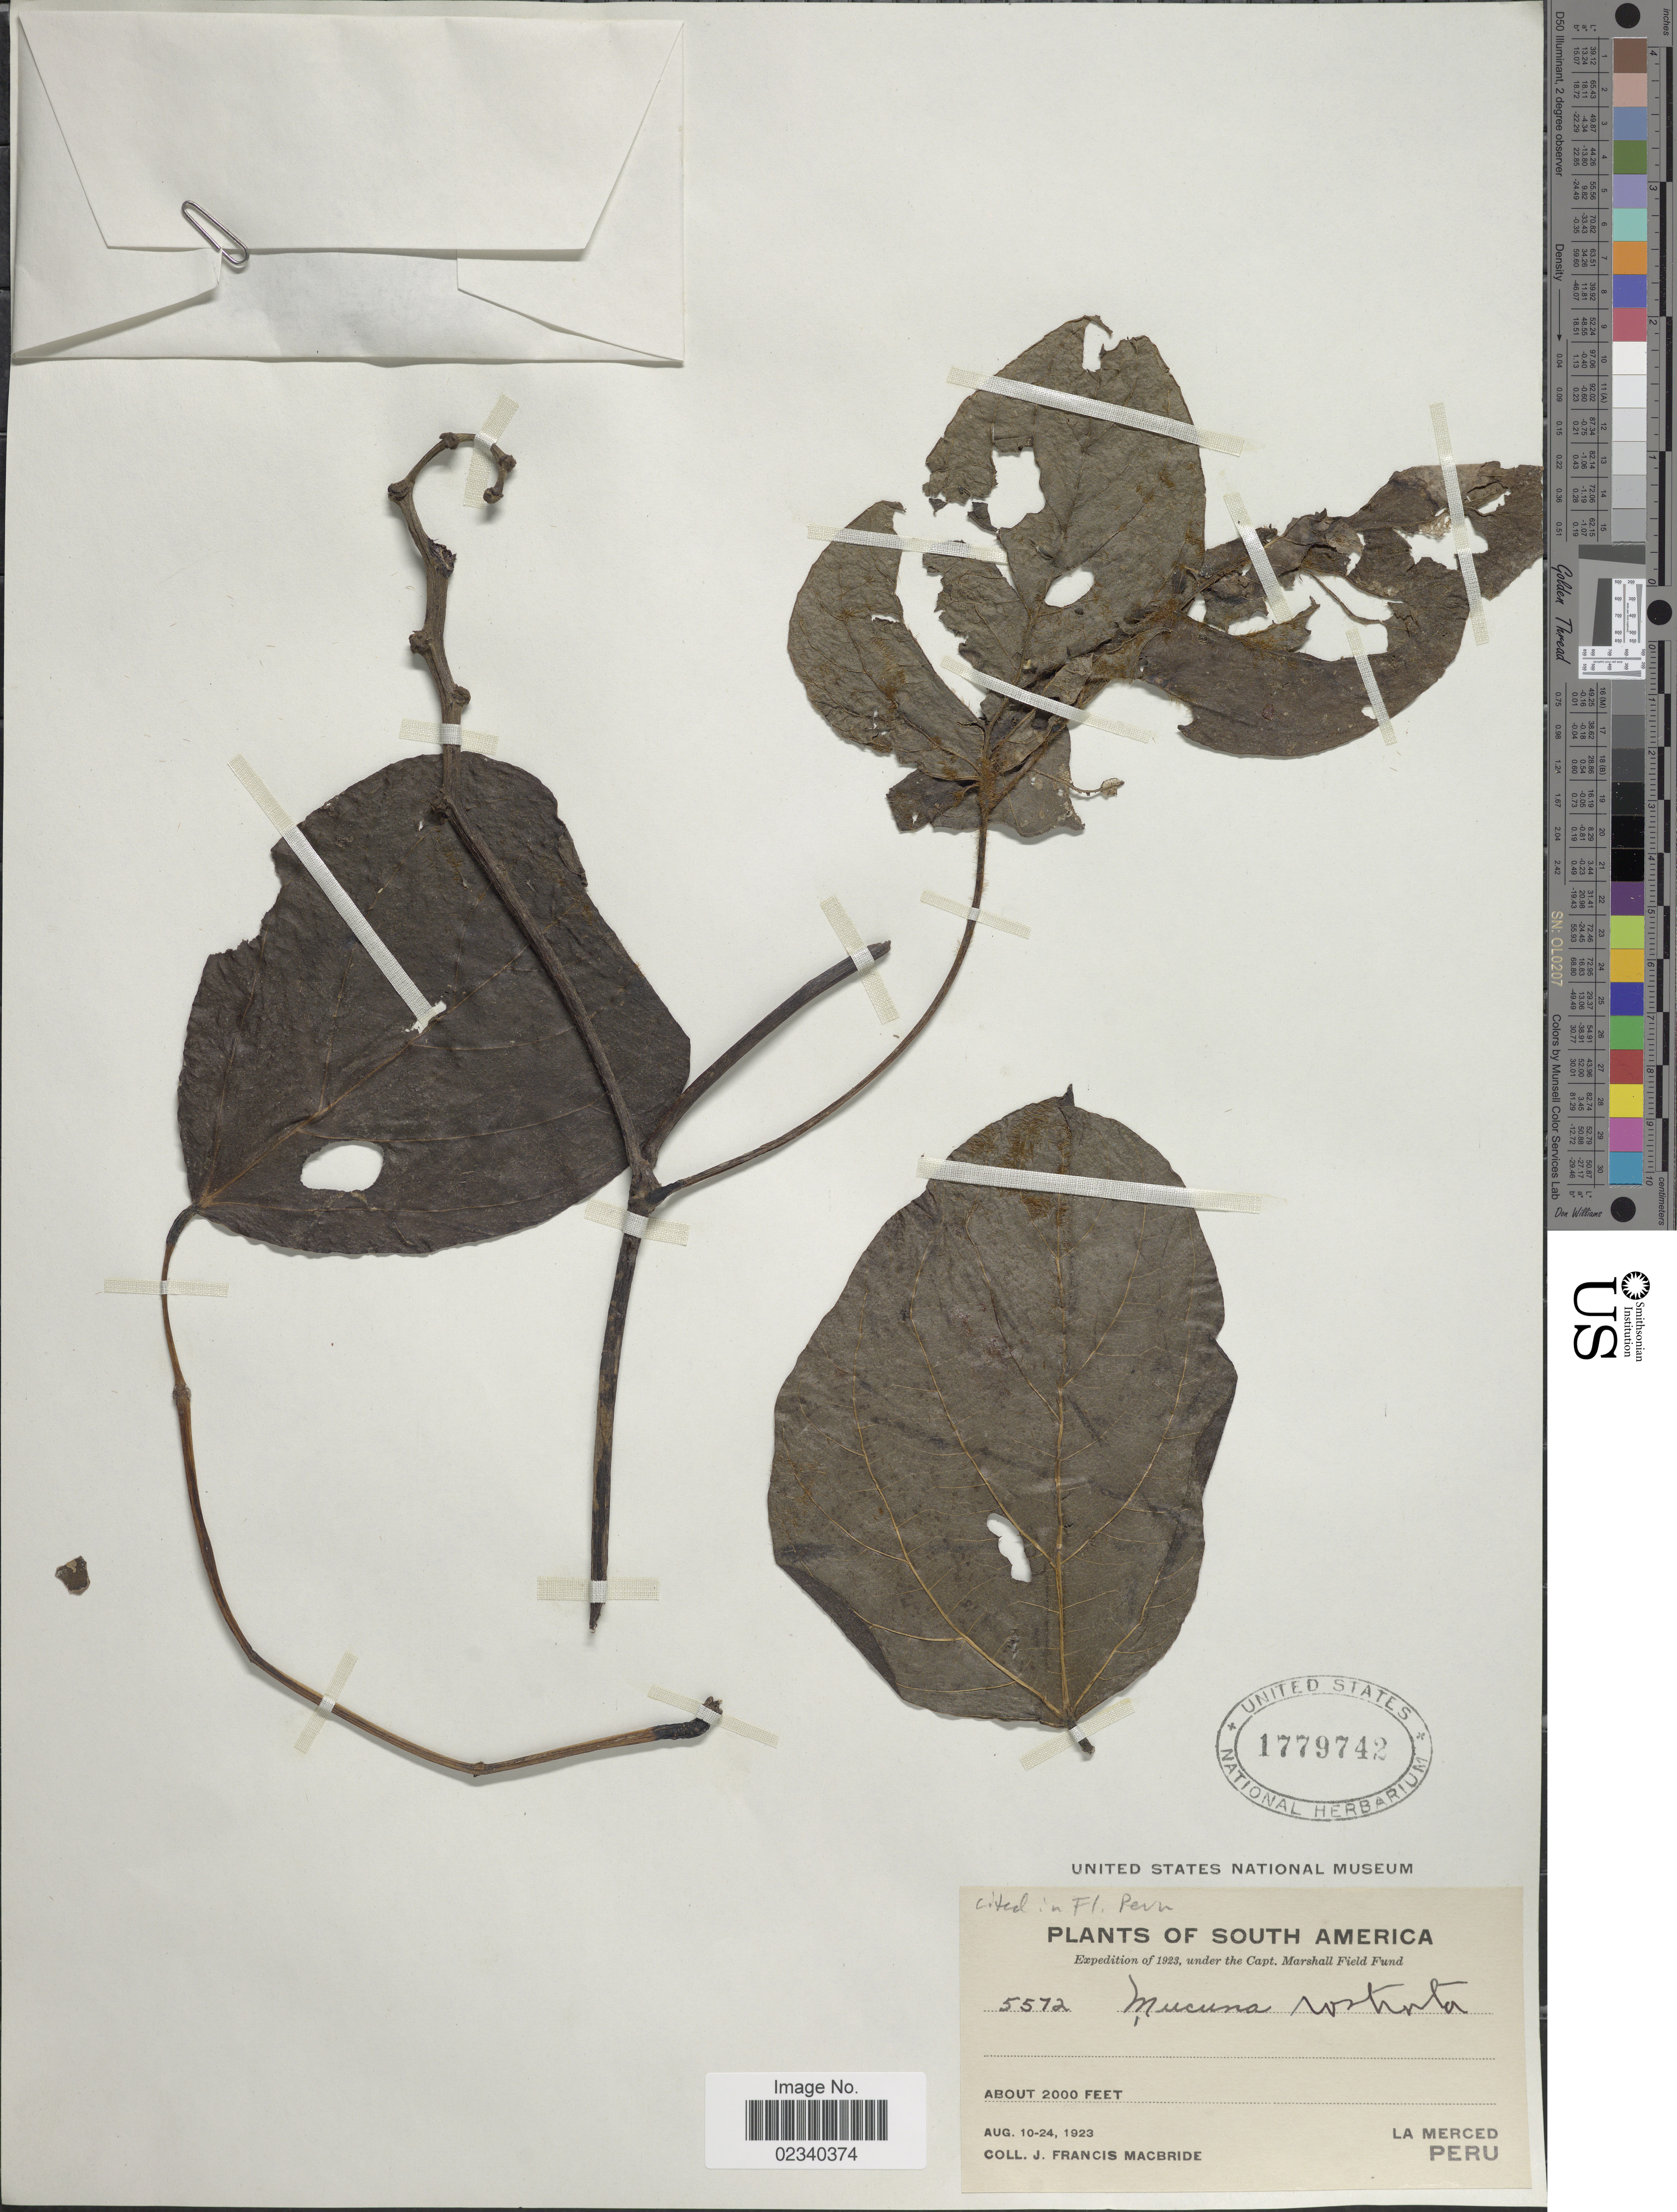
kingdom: Plantae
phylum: Tracheophyta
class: Magnoliopsida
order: Fabales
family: Fabaceae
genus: Mucuna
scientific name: Mucuna rostrata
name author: Benth.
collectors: J. F. Macbride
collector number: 5572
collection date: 1923-08-10/1923-08-24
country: Peru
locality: La Merced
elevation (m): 610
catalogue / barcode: US 1779742